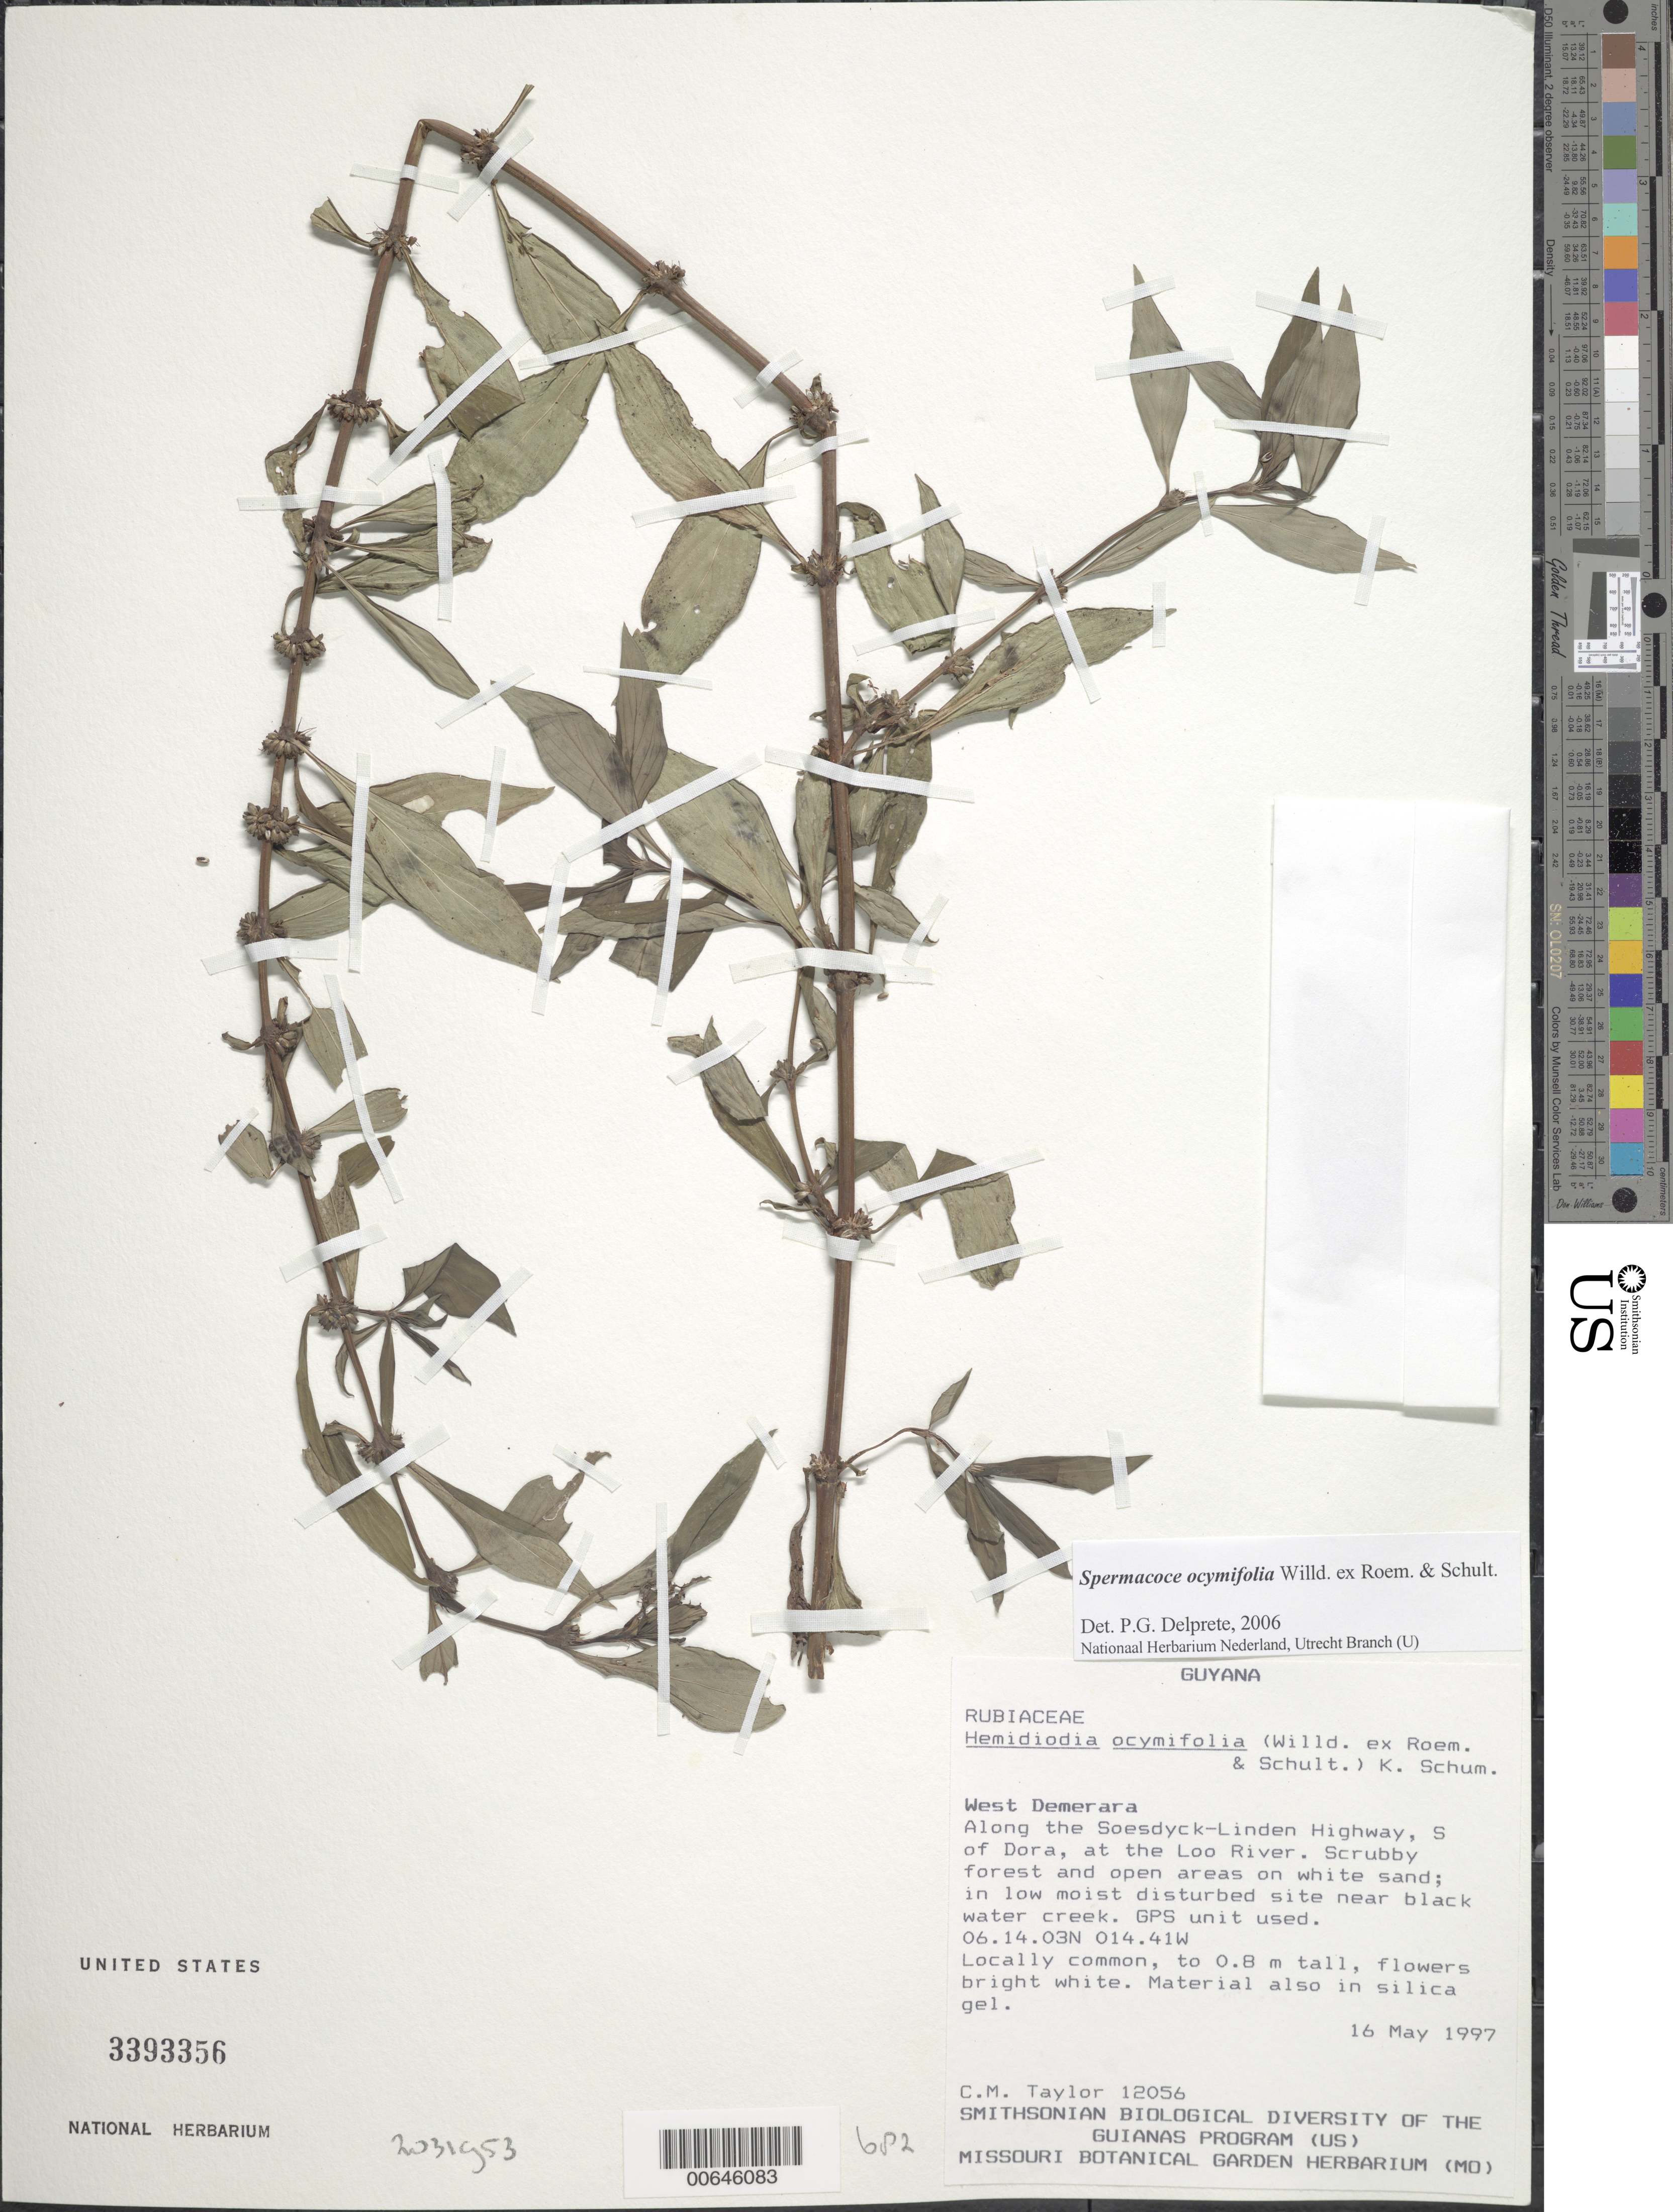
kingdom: Plantae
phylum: Tracheophyta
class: Magnoliopsida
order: Gentianales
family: Rubiaceae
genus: Spermacoce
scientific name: Spermacoce ocymifolia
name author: Willd. ex Roem. & Schult.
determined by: Delprete, P. G., Herb. de Guyane Cay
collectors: C. M. Taylor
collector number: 12056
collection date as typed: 16 May 1997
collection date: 1997-05-16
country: Guyana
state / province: Demerara-Mahaica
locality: Soesdyck-Linden Hwy. W of Dora, at the Loo River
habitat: Scrubby forest & open areas on white sand, in low moist disturbed siet near black water creek. Locally common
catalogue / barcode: US 3393356